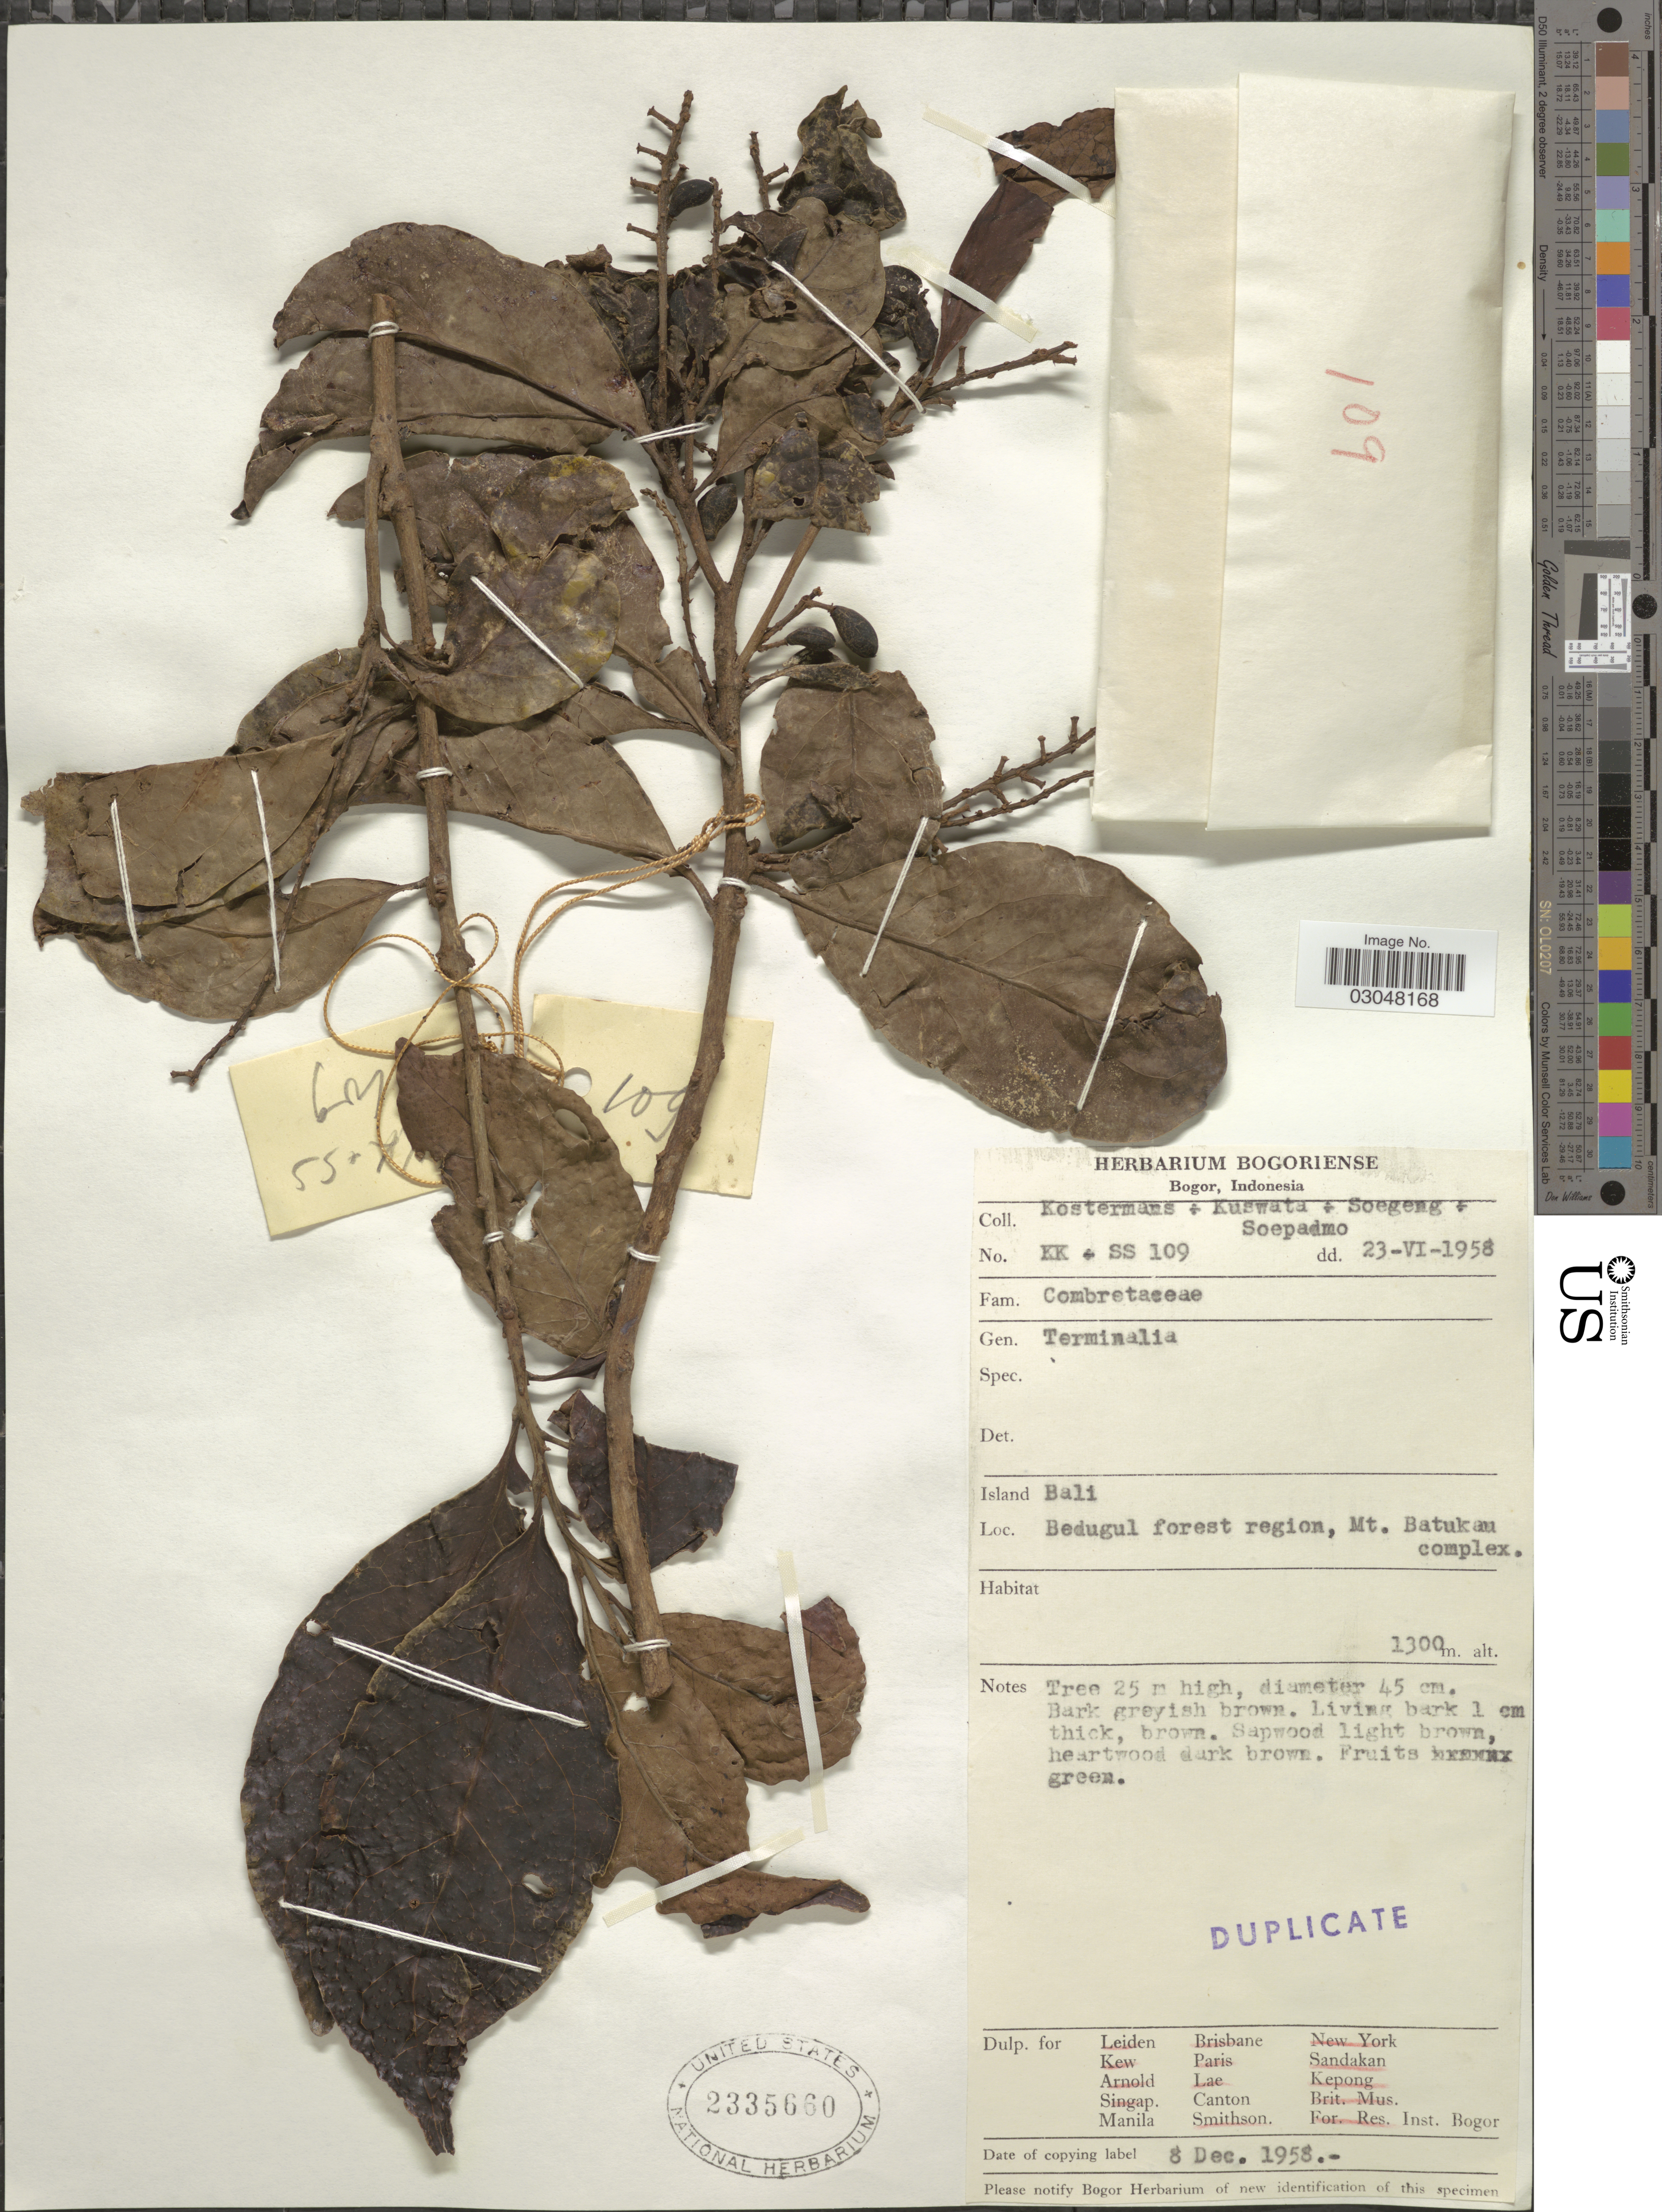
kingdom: Plantae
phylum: Tracheophyta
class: Magnoliopsida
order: Myrtales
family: Combretaceae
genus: Terminalia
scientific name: Terminalia sp.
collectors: Kostermans, -. Kuswata, -. Soegeng & -. Soepadmo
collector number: KK-SS 109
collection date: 1958-06-23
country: Indonesia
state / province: Nusa Tenggara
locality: Island Bali. Bedugul forest region, Mt. Batukau complex.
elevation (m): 1300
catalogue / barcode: US 2335660